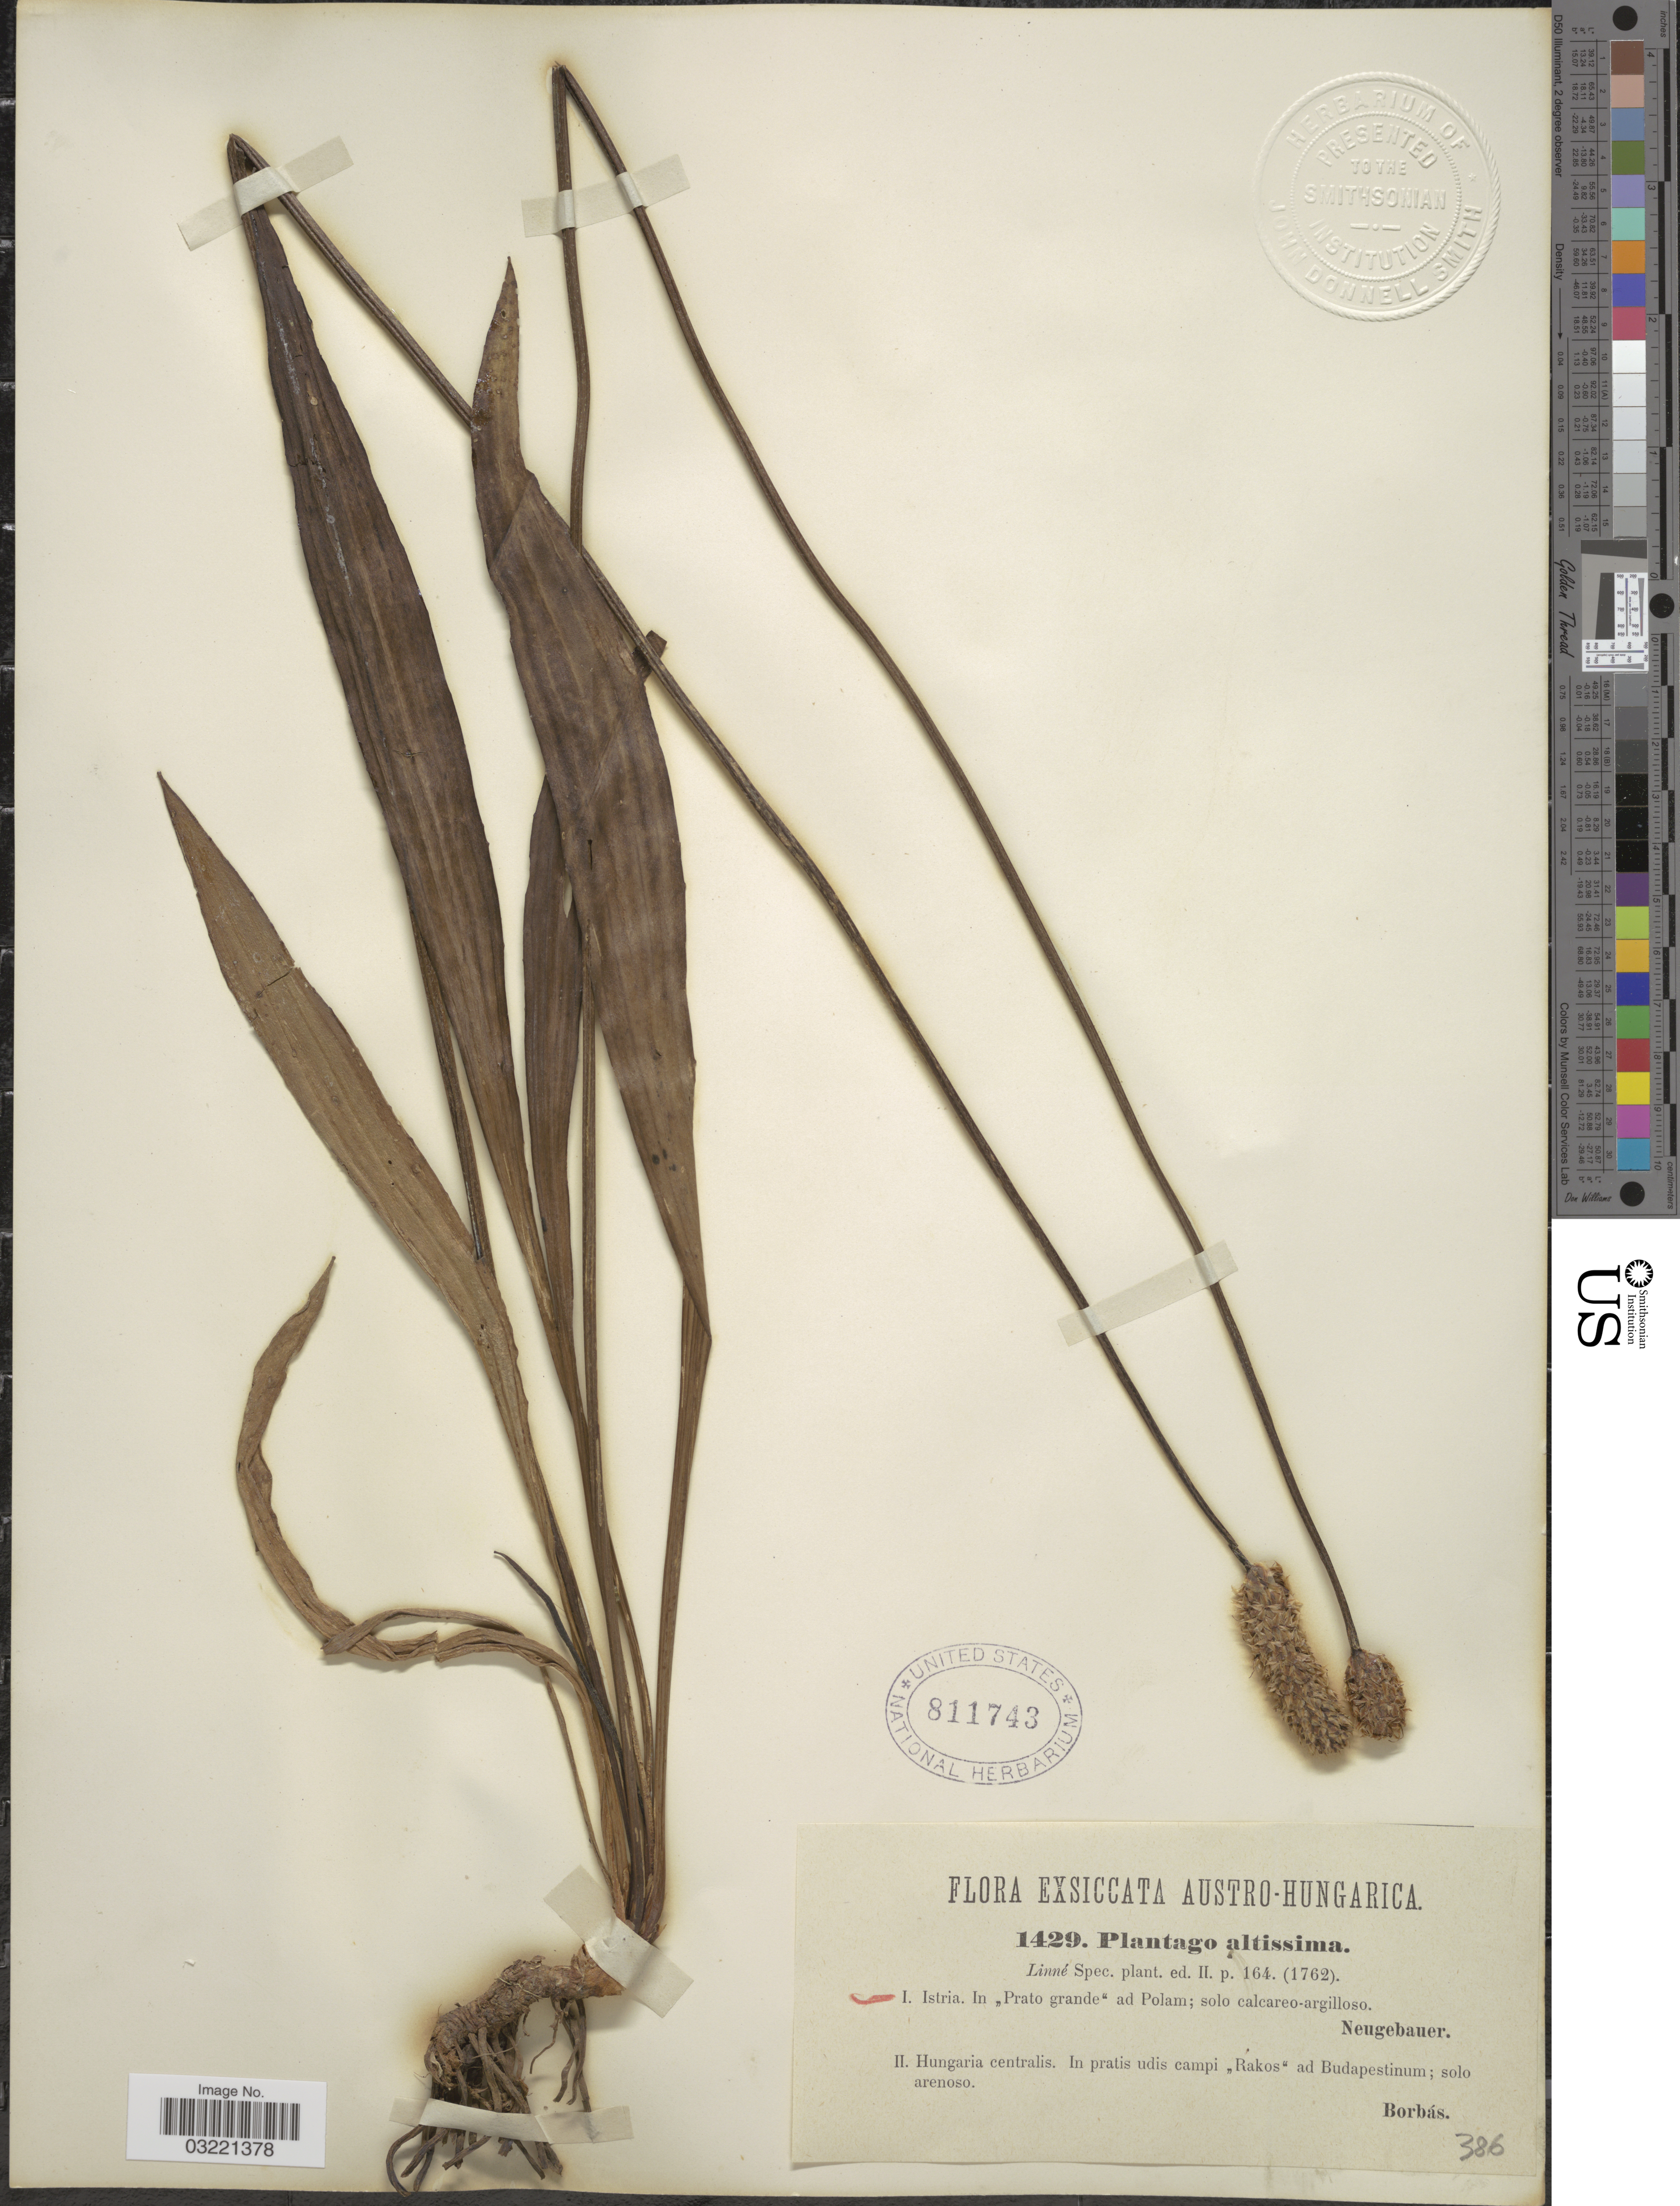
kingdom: Plantae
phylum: Tracheophyta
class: Magnoliopsida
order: Lamiales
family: Plantaginaceae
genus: Plantago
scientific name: Plantago altissima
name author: L.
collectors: Neugebauer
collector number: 1429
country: Croatia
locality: Austro-Hungarica. Istria. In "Prato grande" ad Polam [=Pula]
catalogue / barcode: US 811743